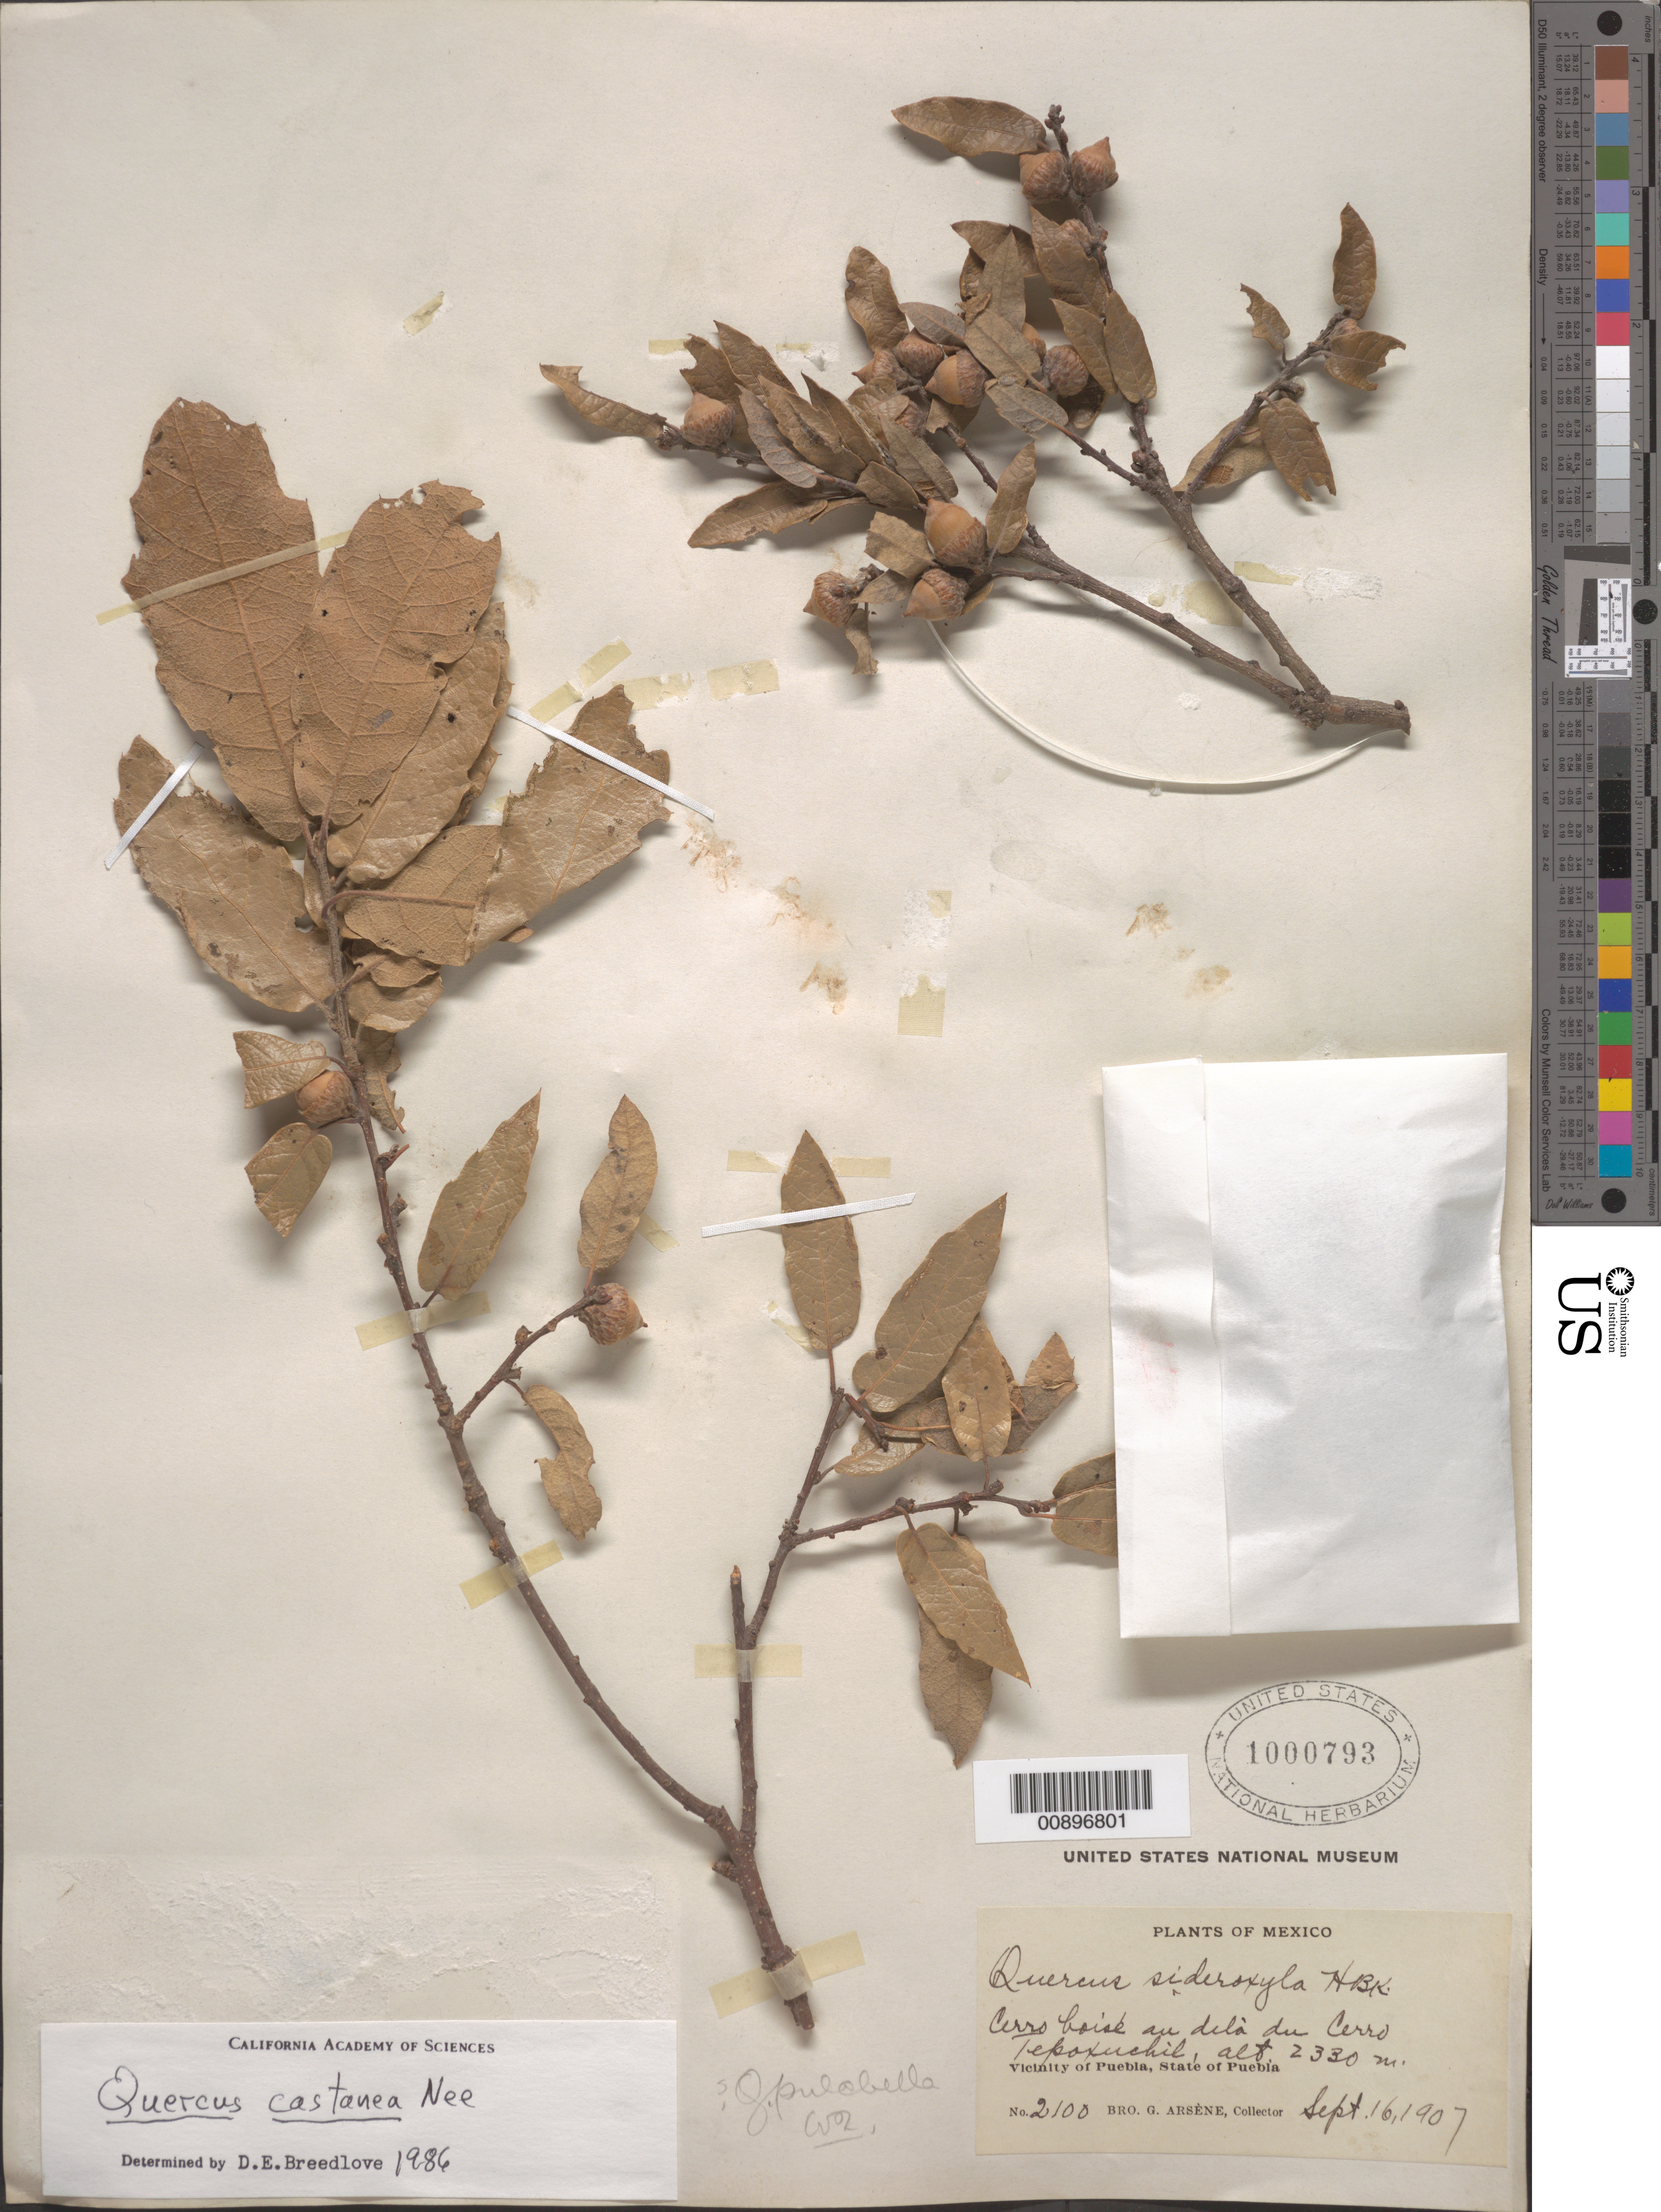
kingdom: Plantae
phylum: Tracheophyta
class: Magnoliopsida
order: Fagales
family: Fagaceae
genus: Quercus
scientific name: Quercus castanea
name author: Née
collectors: Bro. G. Arsène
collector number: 2100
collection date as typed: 16 Sep 1907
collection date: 1907-09-16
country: Mexico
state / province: Puebla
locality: Cerro boisé au delà du Cerro Tepoxuchil, vicinity of Puebla, State of Puebla.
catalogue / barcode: US 1000793